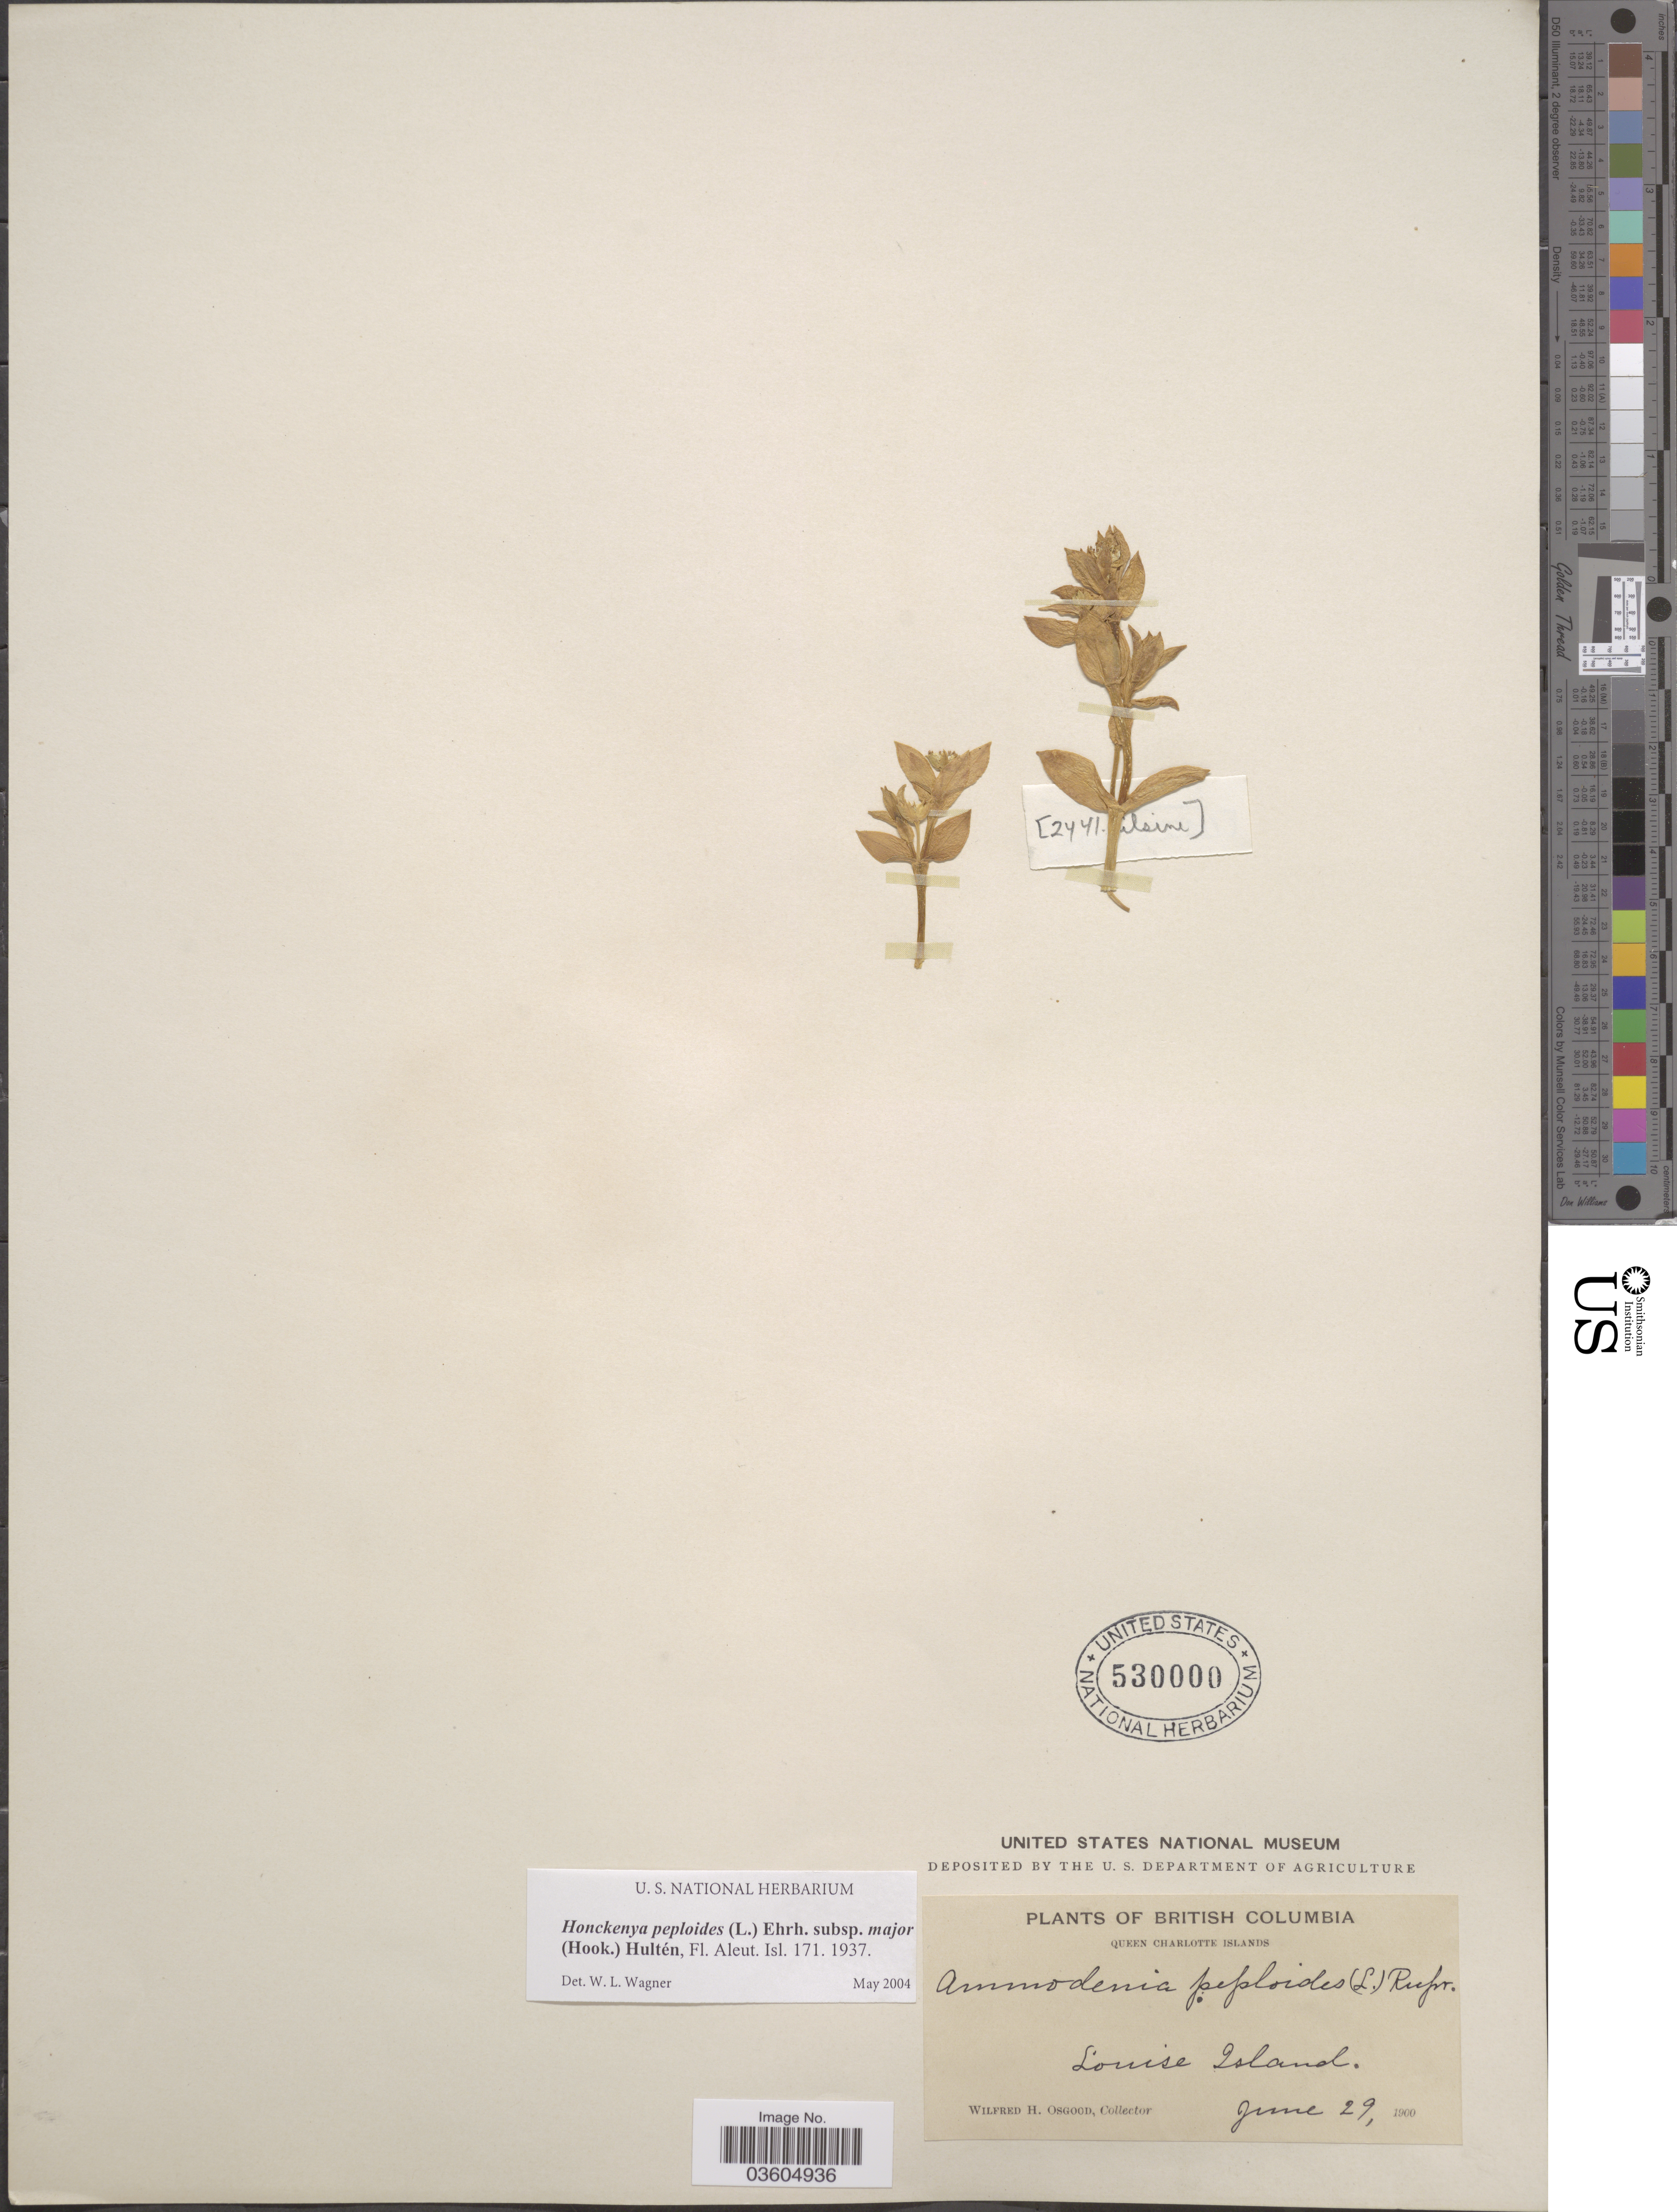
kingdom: Plantae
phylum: Tracheophyta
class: Magnoliopsida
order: Caryophyllales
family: Caryophyllaceae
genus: Honckenya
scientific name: Honckenya peploides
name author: (L.) Ehrh.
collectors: W. Osgood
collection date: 1900-06-29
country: Canada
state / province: British Columbia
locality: Queen Charlotte Islands. Louise Island.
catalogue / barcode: US 530000